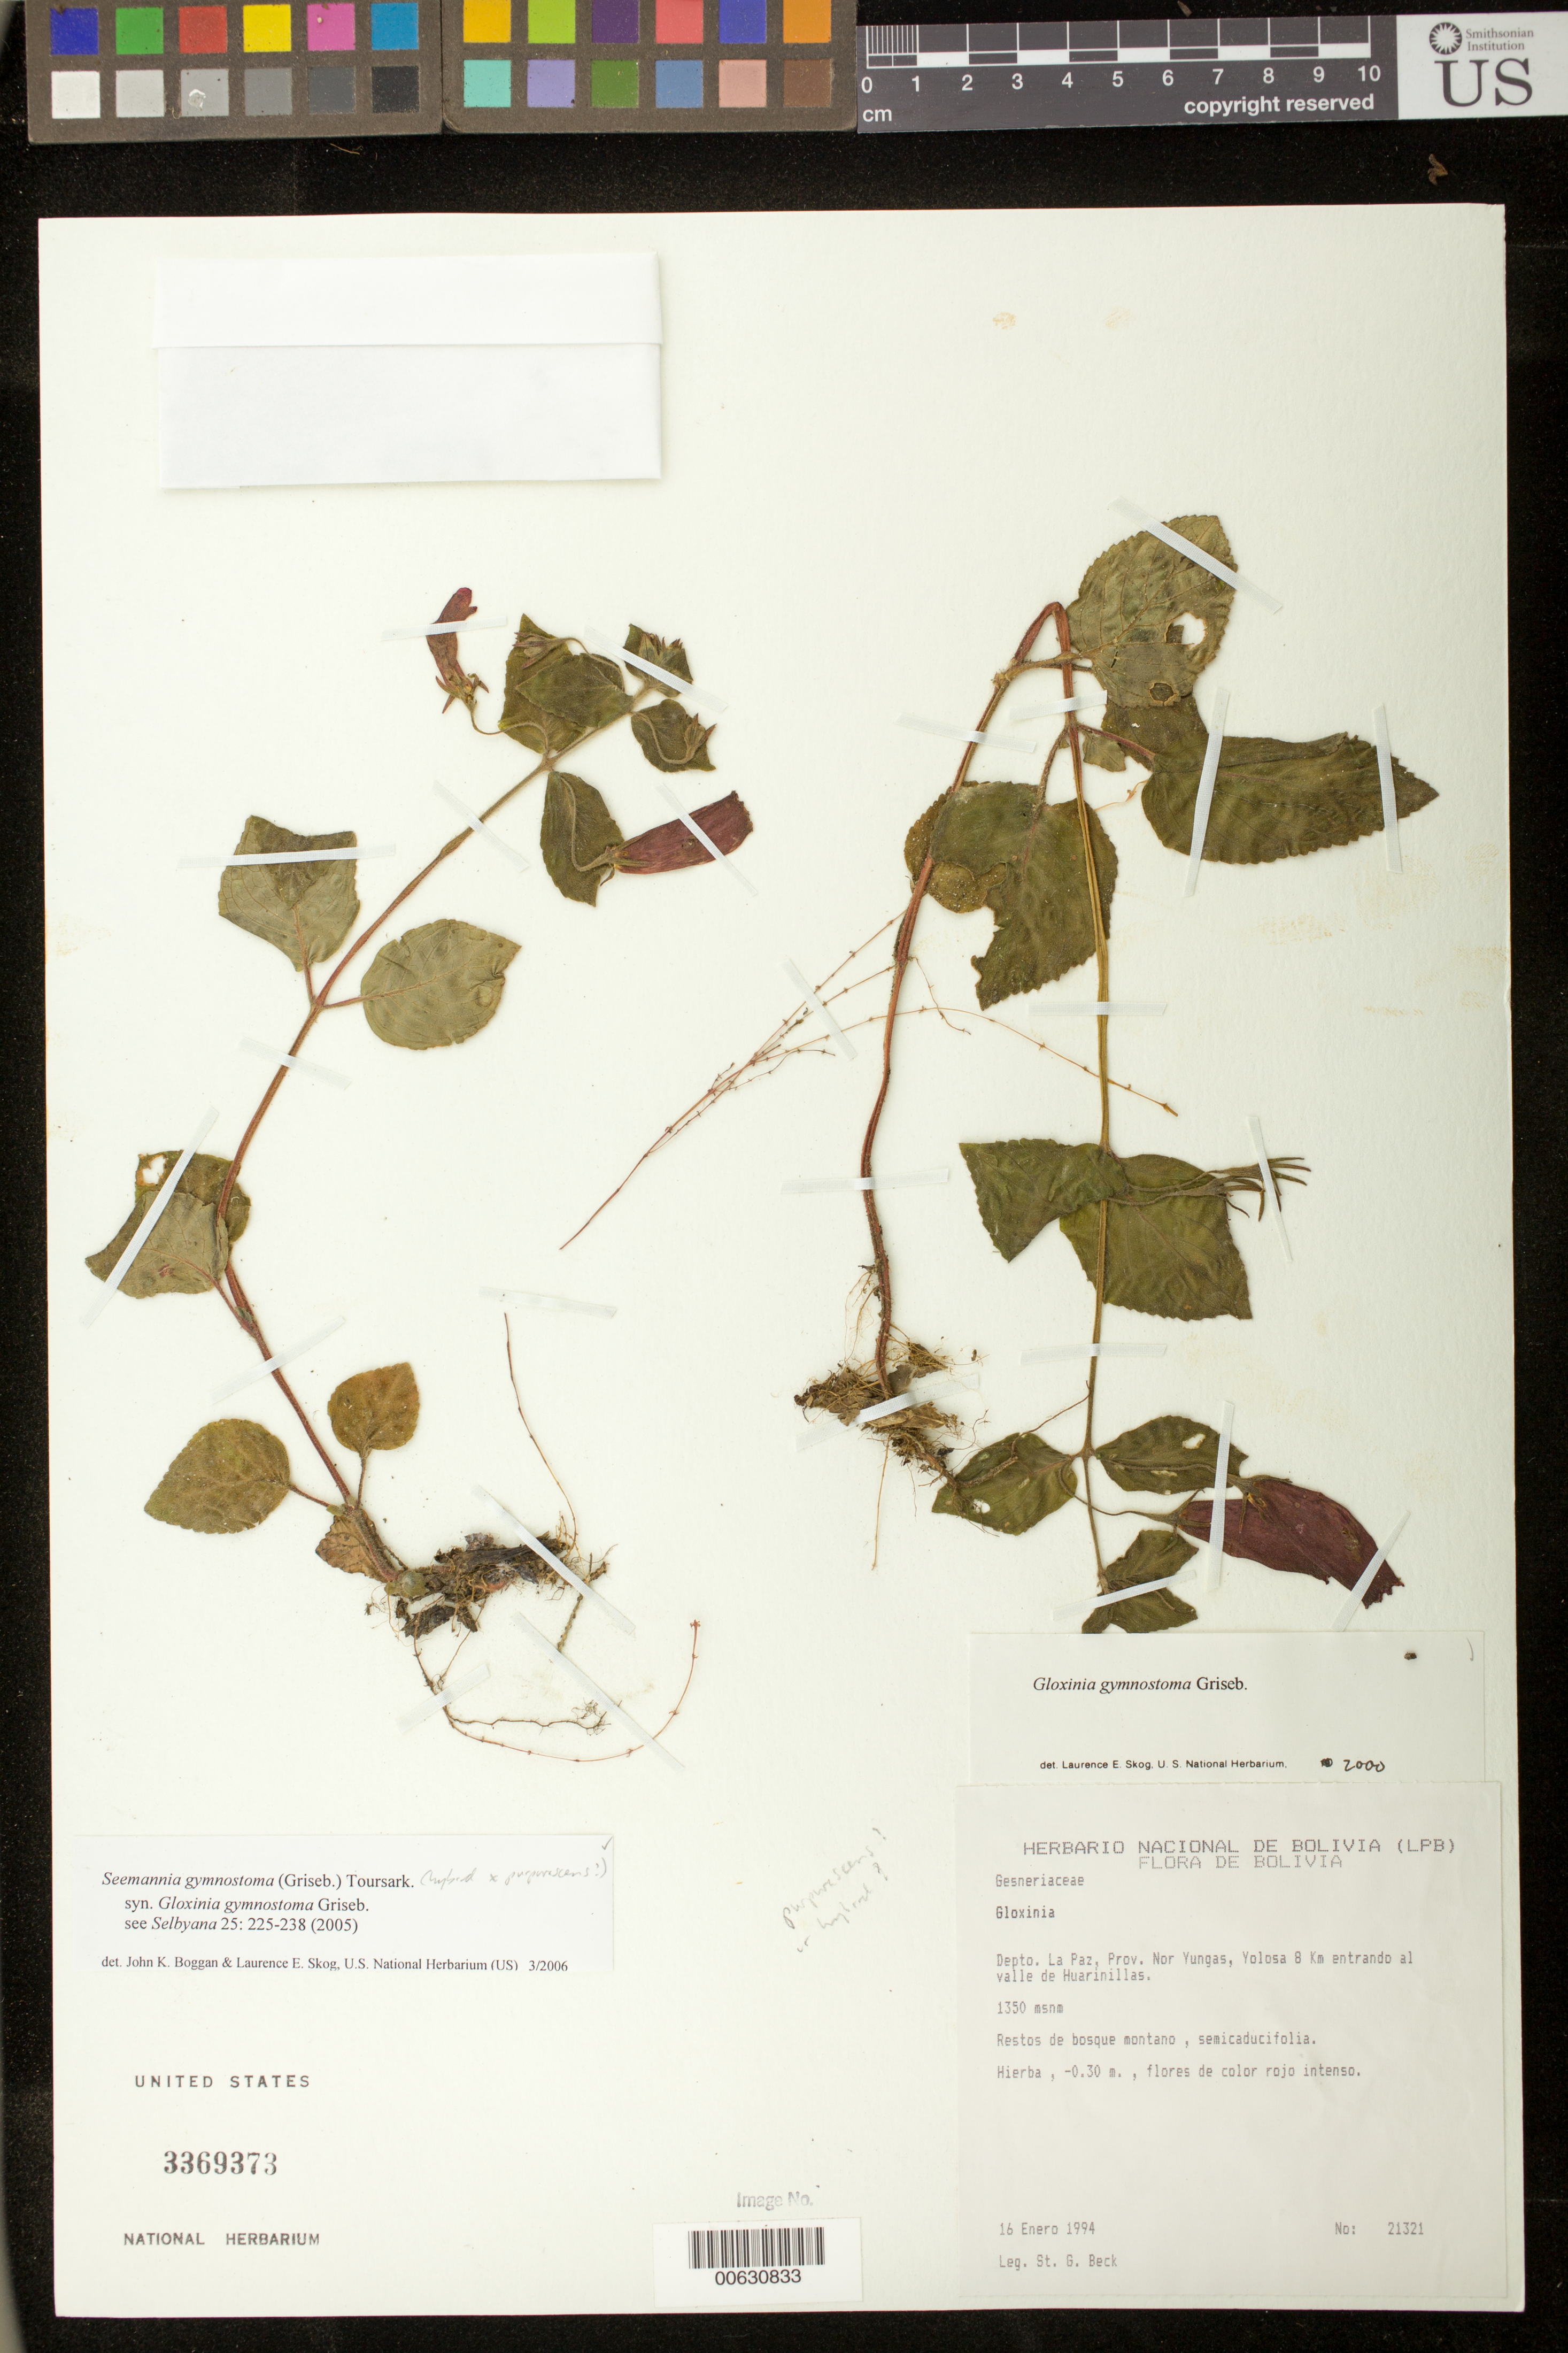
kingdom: Plantae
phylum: Tracheophyta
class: Magnoliopsida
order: Lamiales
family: Gesneriaceae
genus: Seemannia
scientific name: Seemannia gymnostoma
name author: (Griseb.) Toursark.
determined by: Boggan, J. K.; Skog, L. E.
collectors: S. G. Beck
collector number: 21321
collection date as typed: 16 Enero 1994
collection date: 1994-01-16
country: Bolivia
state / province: La Paz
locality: Prov. Nor Yungas, Yolosa 8 km entrando al valle de Huaranillas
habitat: Restos de bosque montano, semicaducifolia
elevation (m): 1350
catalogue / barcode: US 3369373